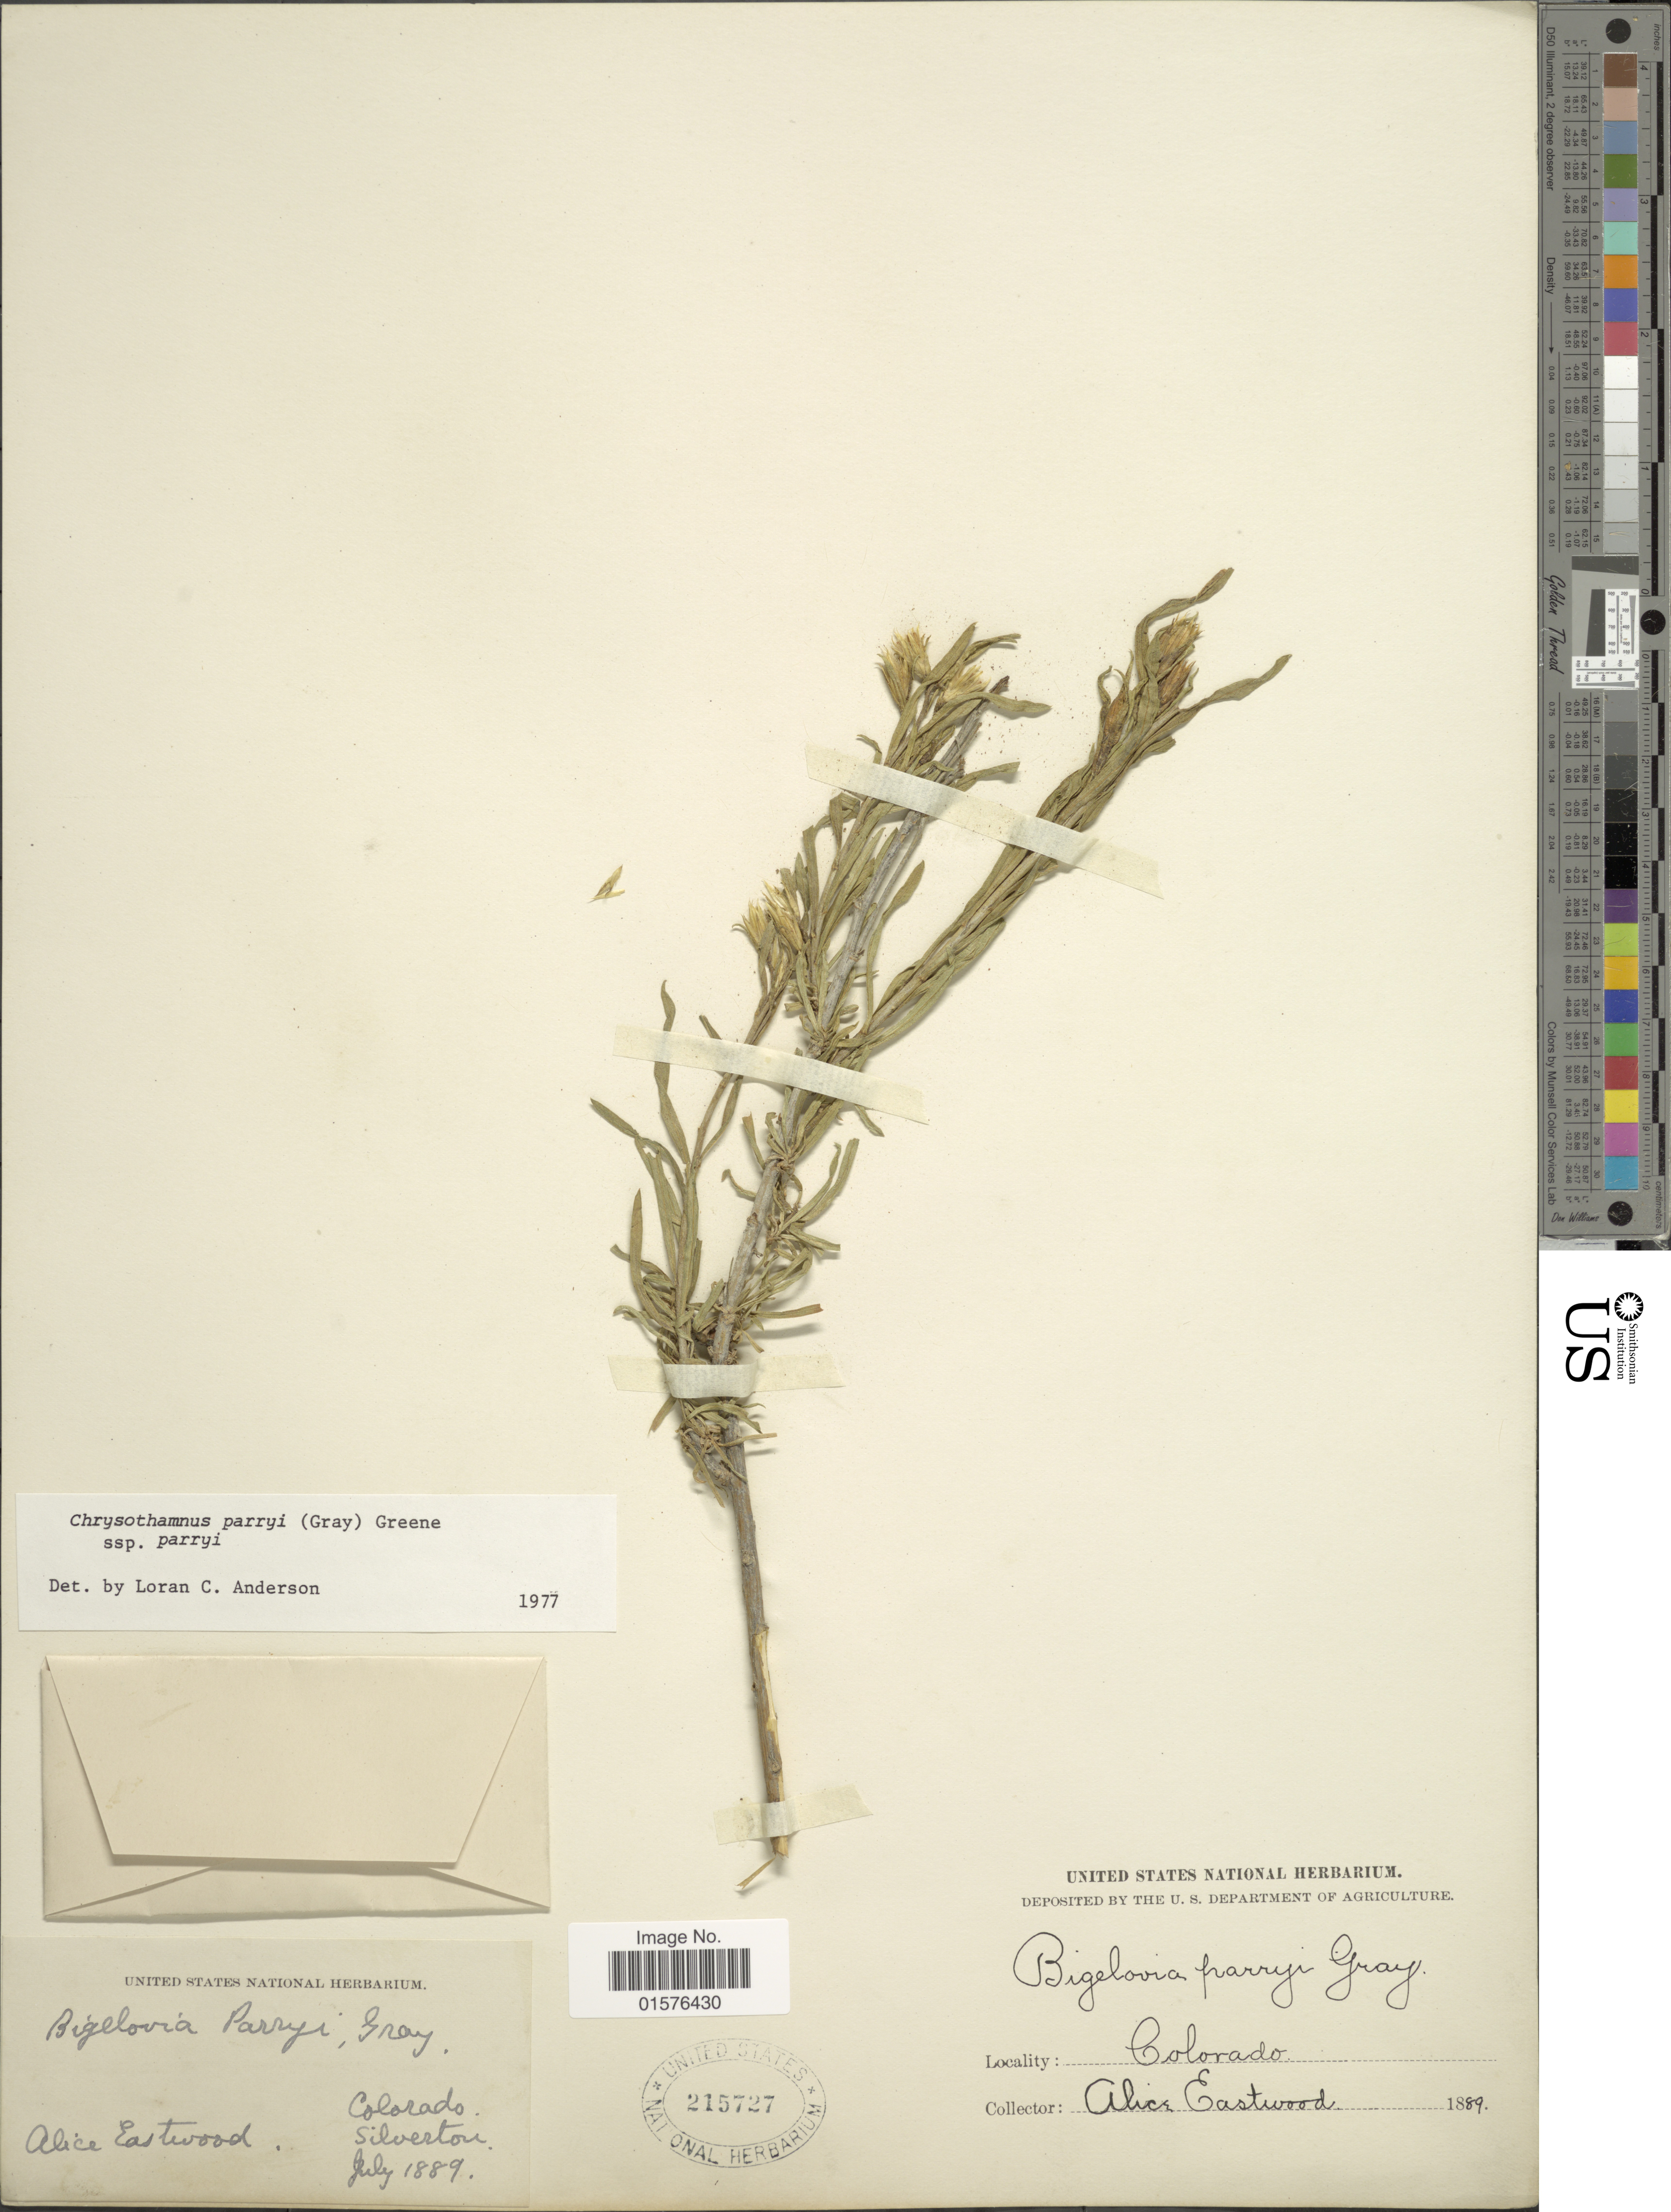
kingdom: Plantae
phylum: Tracheophyta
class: Magnoliopsida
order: Asterales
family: Asteraceae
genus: Ericameria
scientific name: Ericameria parryi var. parryi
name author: (A. Gray) G.L. Nesom & G.I. Baird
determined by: Urbatsch, Lowell E., Curator (LSU), Louisiana State University (UNITED STATES)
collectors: A. Eastwood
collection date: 1889-07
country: United States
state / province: Colorado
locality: Silverton.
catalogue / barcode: US 215727